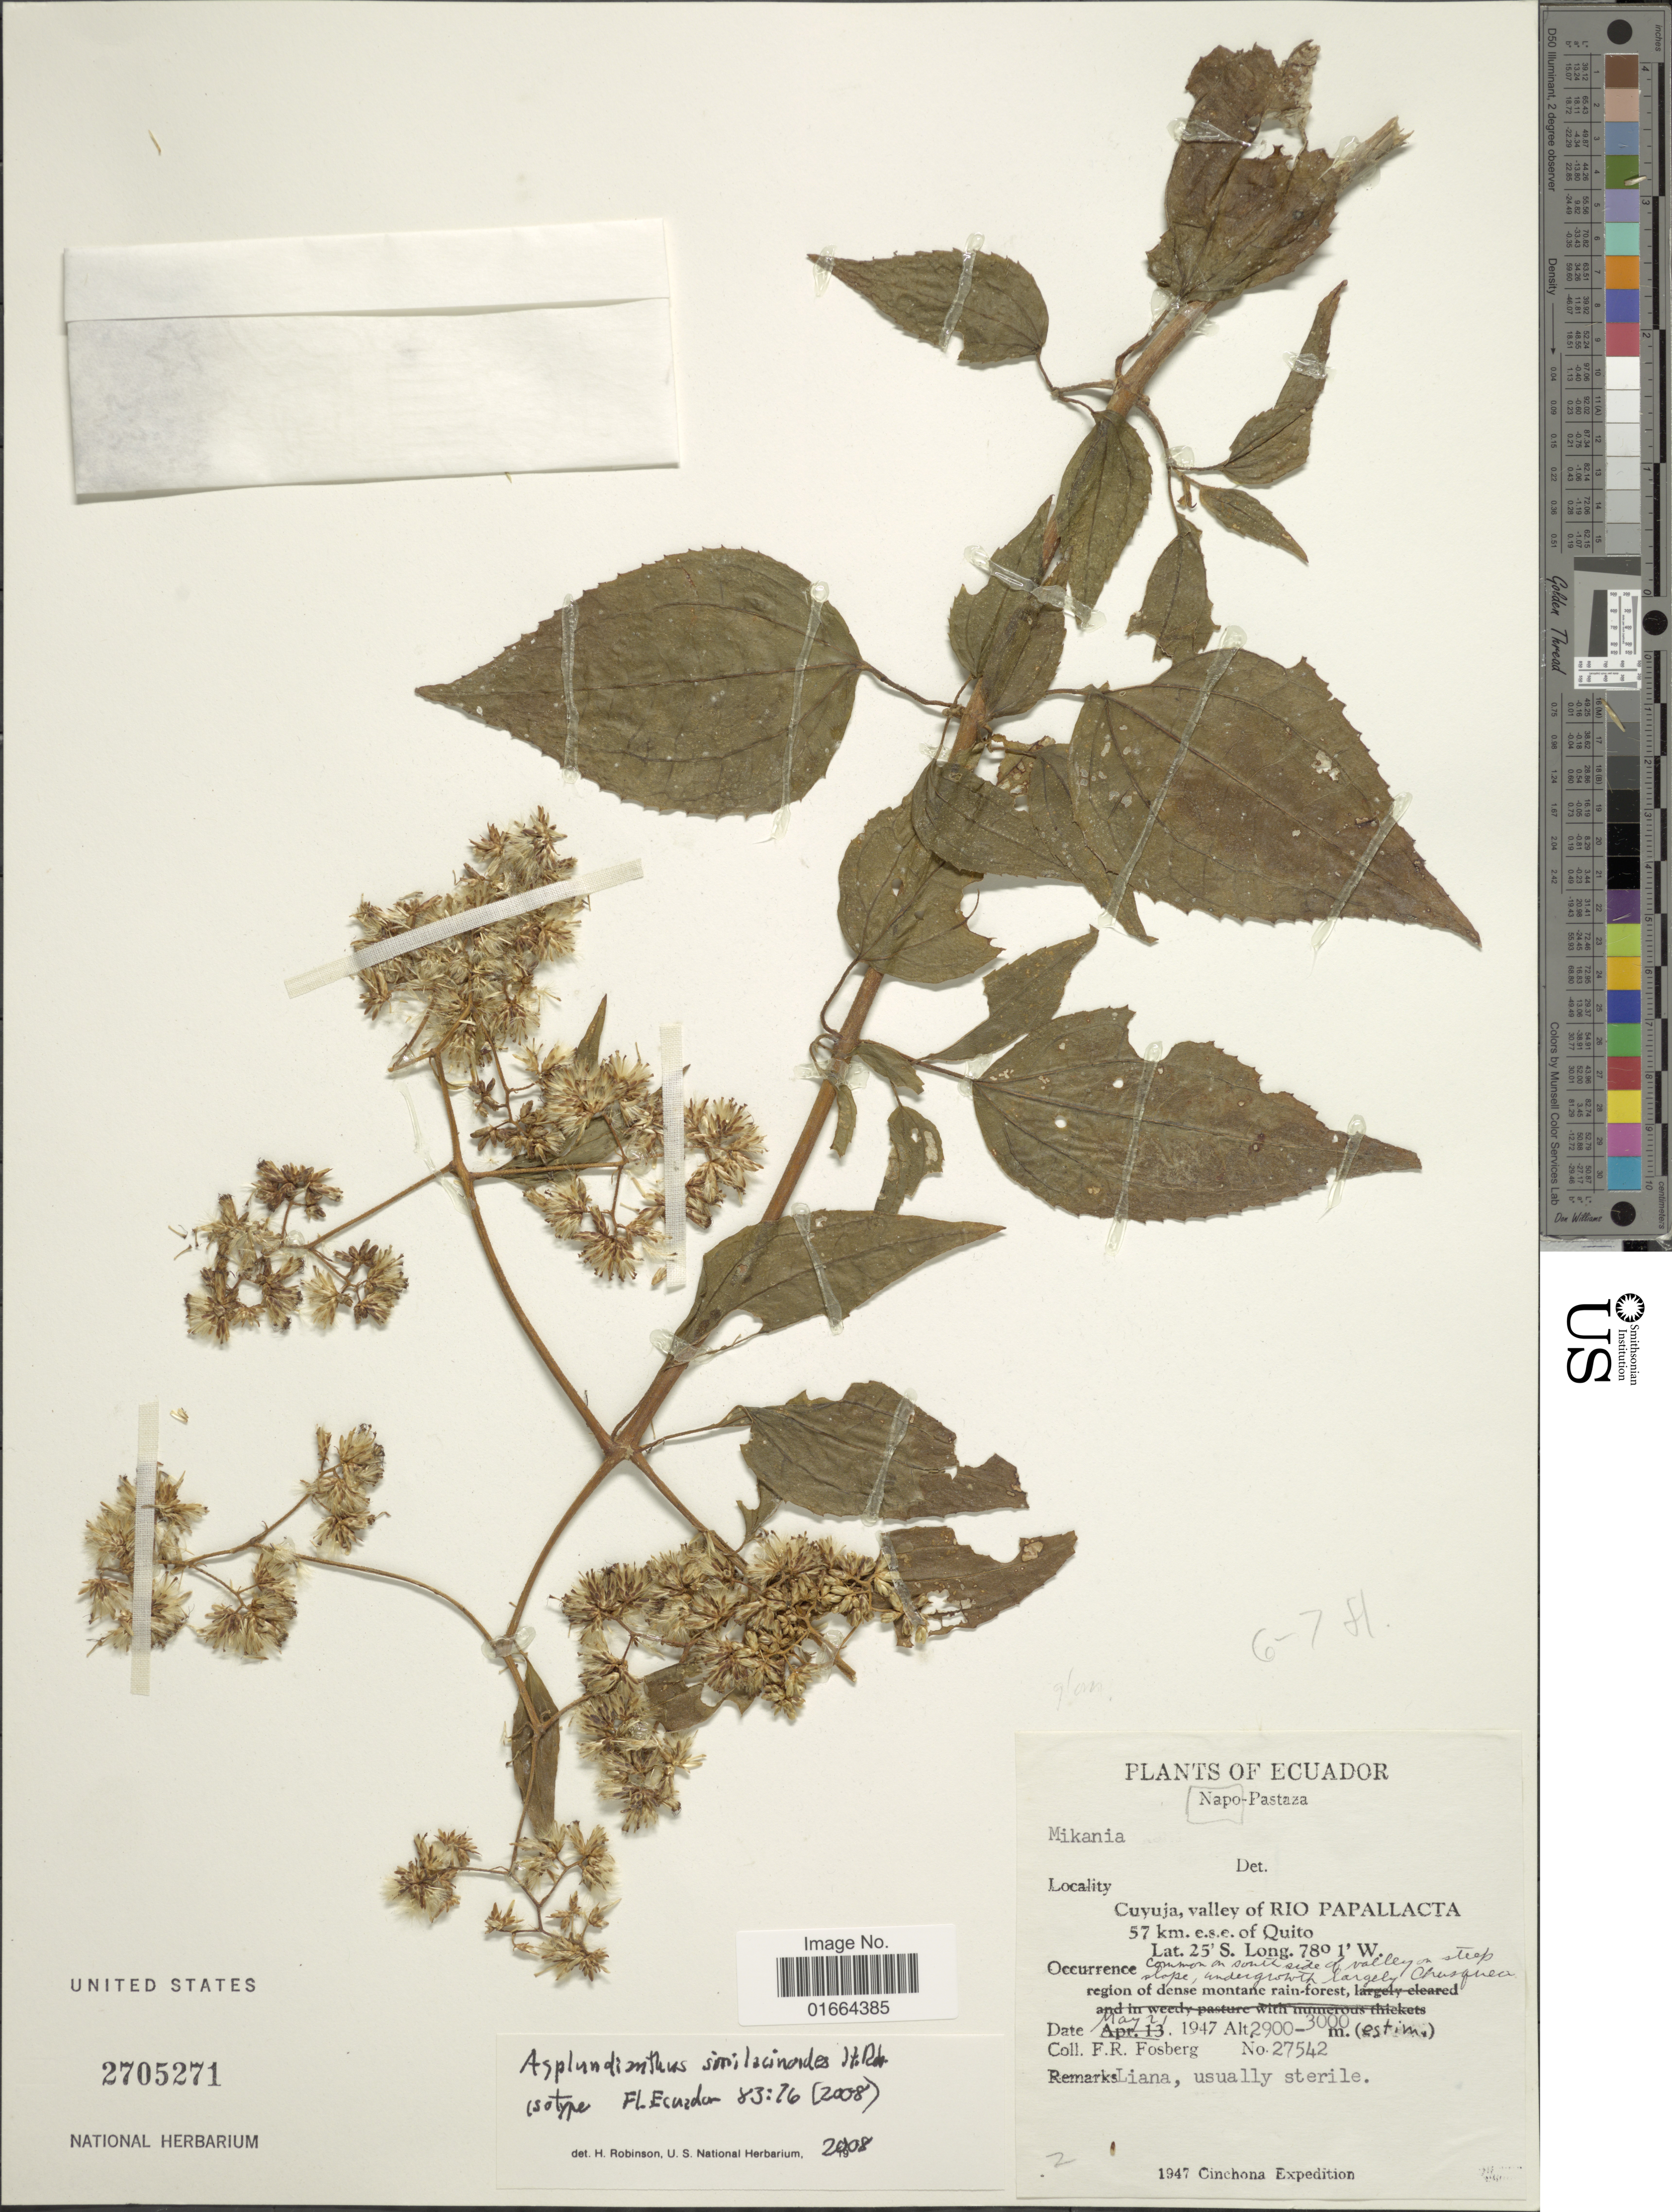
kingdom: Plantae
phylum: Tracheophyta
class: Magnoliopsida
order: Asterales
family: Asteraceae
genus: Asplundianthus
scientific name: Asplundianthus smilacinoides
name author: H. Rob.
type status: Isotype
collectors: F. R. Fosberg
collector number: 27542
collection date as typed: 21 May 1947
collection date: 1947-05-21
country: Ecuador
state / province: Napo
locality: Napo-Pastaza, Cuyuja, valley of Rio Papallacta, 57 km e.s.e. of Quito.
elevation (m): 2300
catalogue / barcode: US 2705271